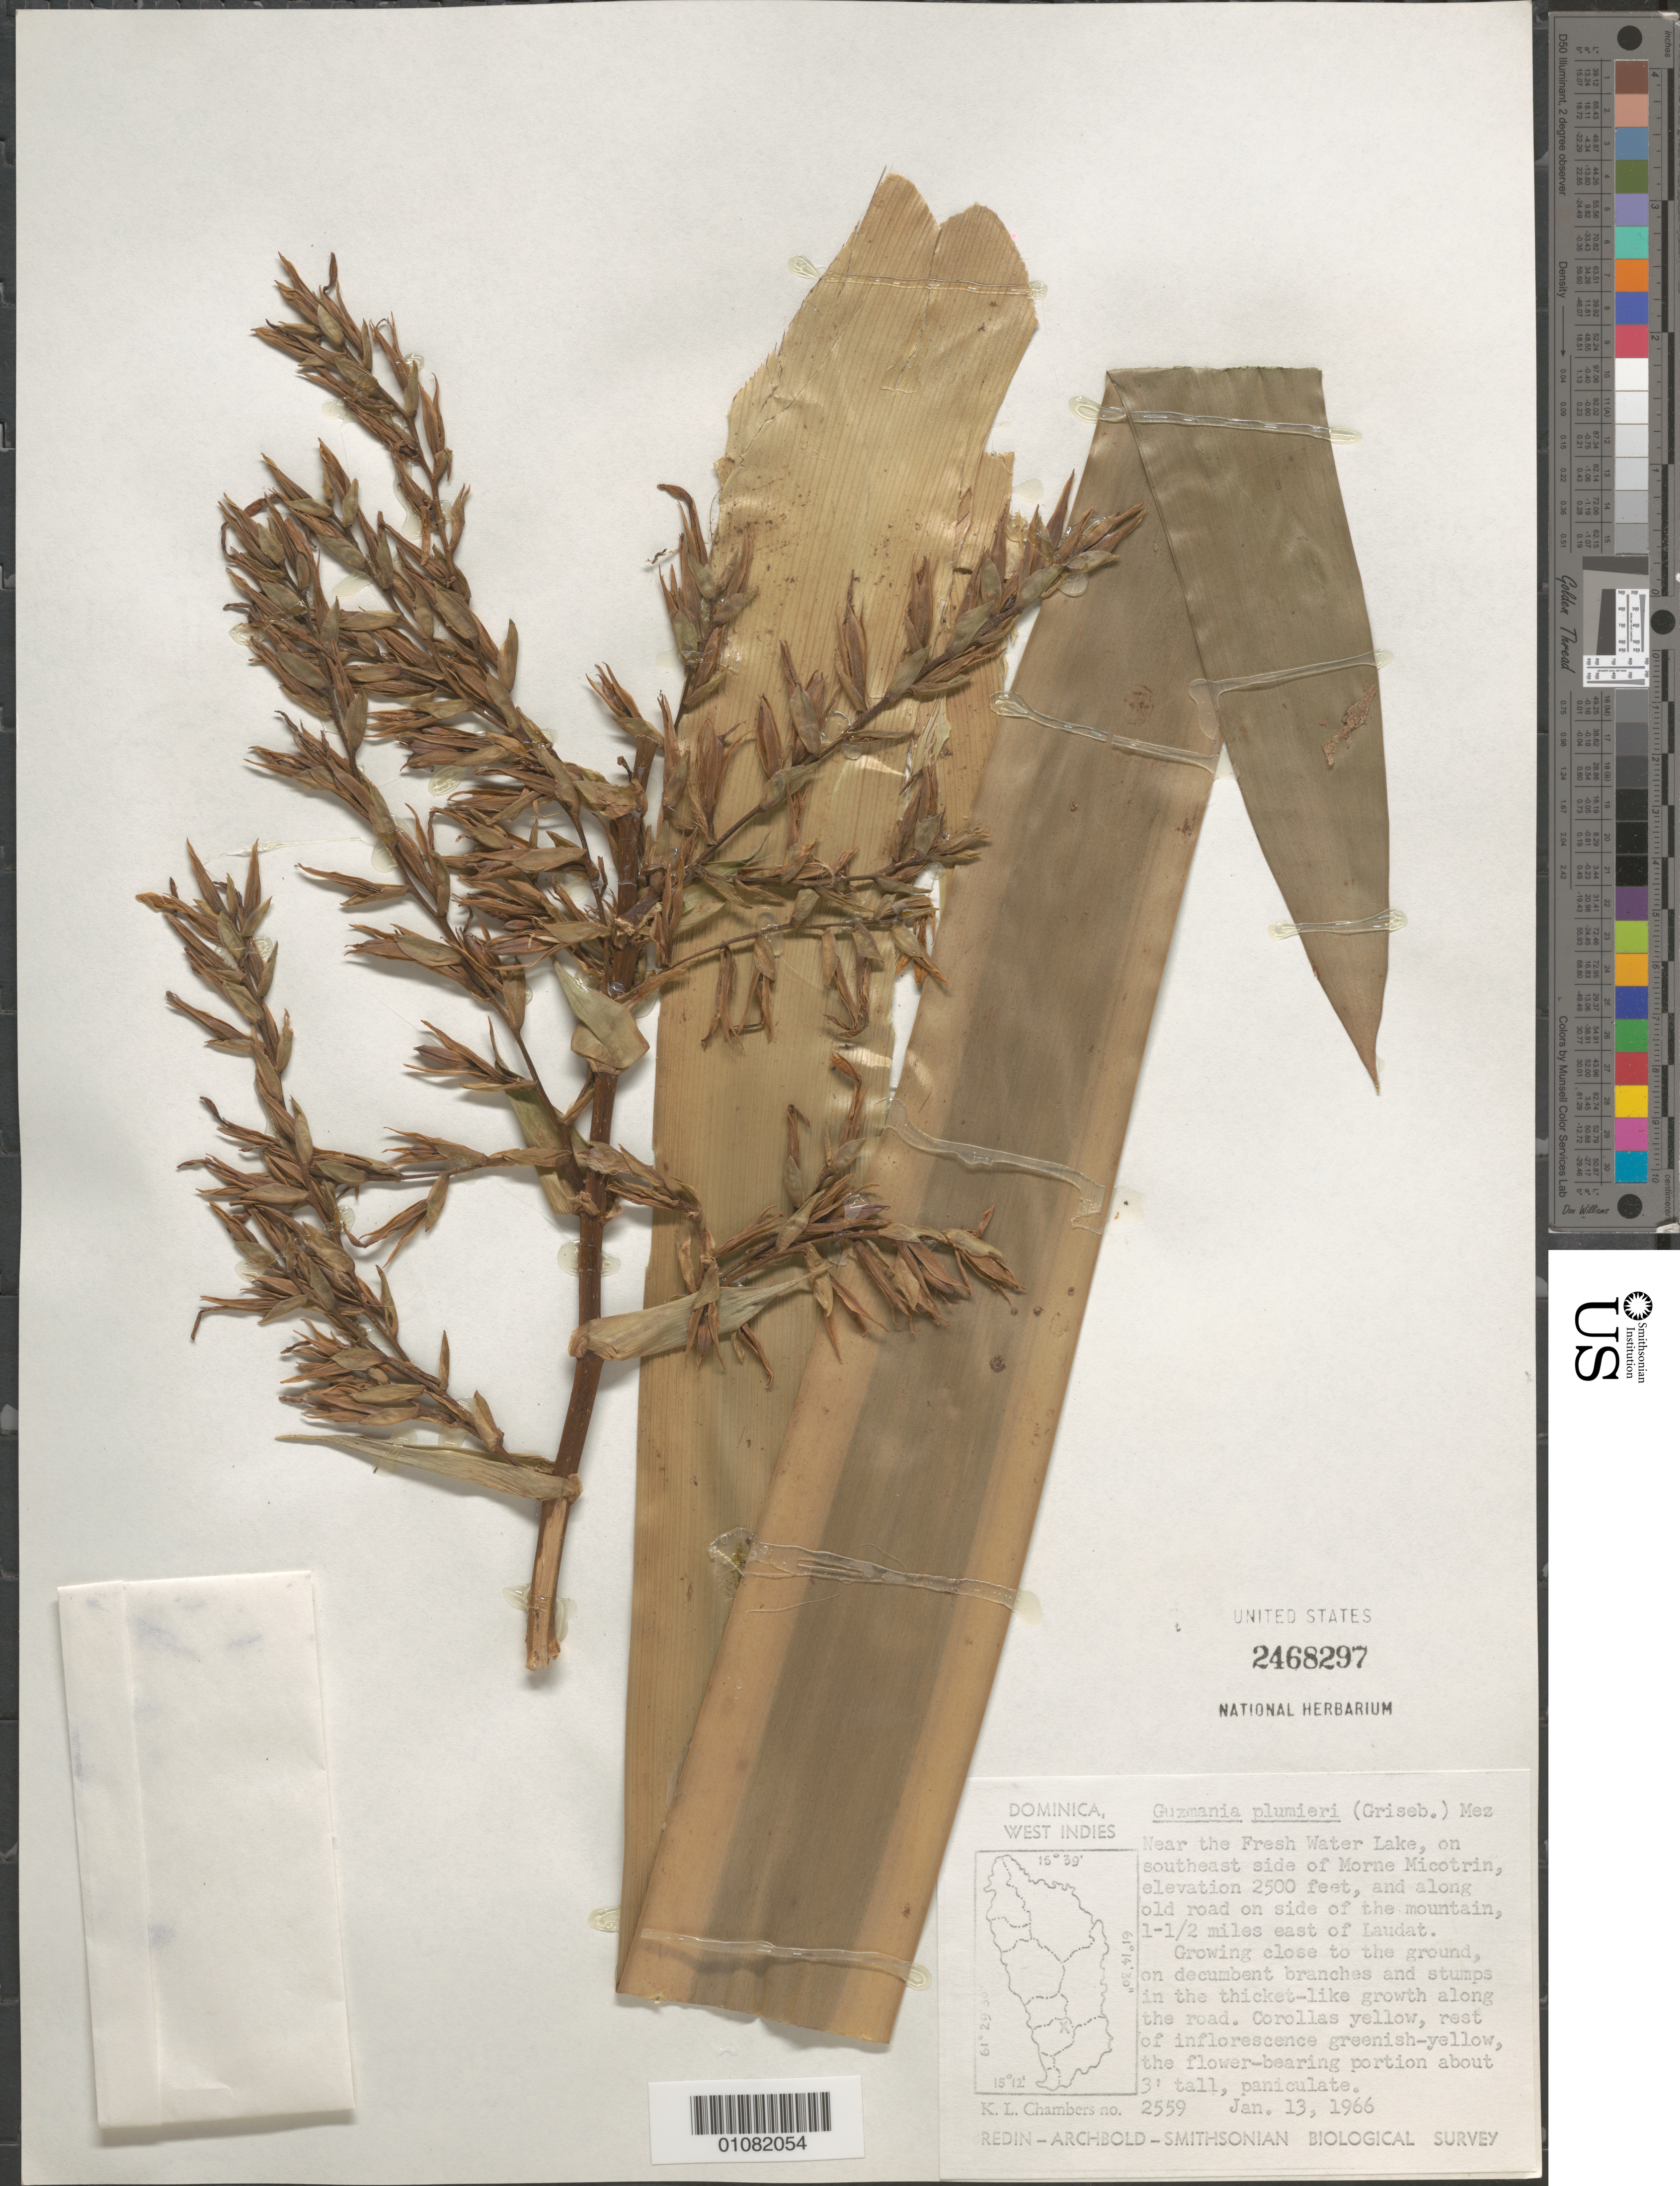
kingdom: Plantae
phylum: Tracheophyta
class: Liliopsida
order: Poales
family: Bromeliaceae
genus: Guzmania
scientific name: Guzmania plumieri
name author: (Griseb.) Mez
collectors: K. L. Chambers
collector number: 2559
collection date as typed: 13 Jan 1966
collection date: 1966-01-13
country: Dominica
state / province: St. George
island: Dominica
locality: Near the Fresh Water Lake, on SE side of Morne Micotrin, and along old road on side of the mountain, 1-1.5 miles E of Laudat.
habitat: Growing close to the ground, on decumbent branches and stumps in the thicket-like growth along the road.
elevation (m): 762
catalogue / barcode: US 2468297